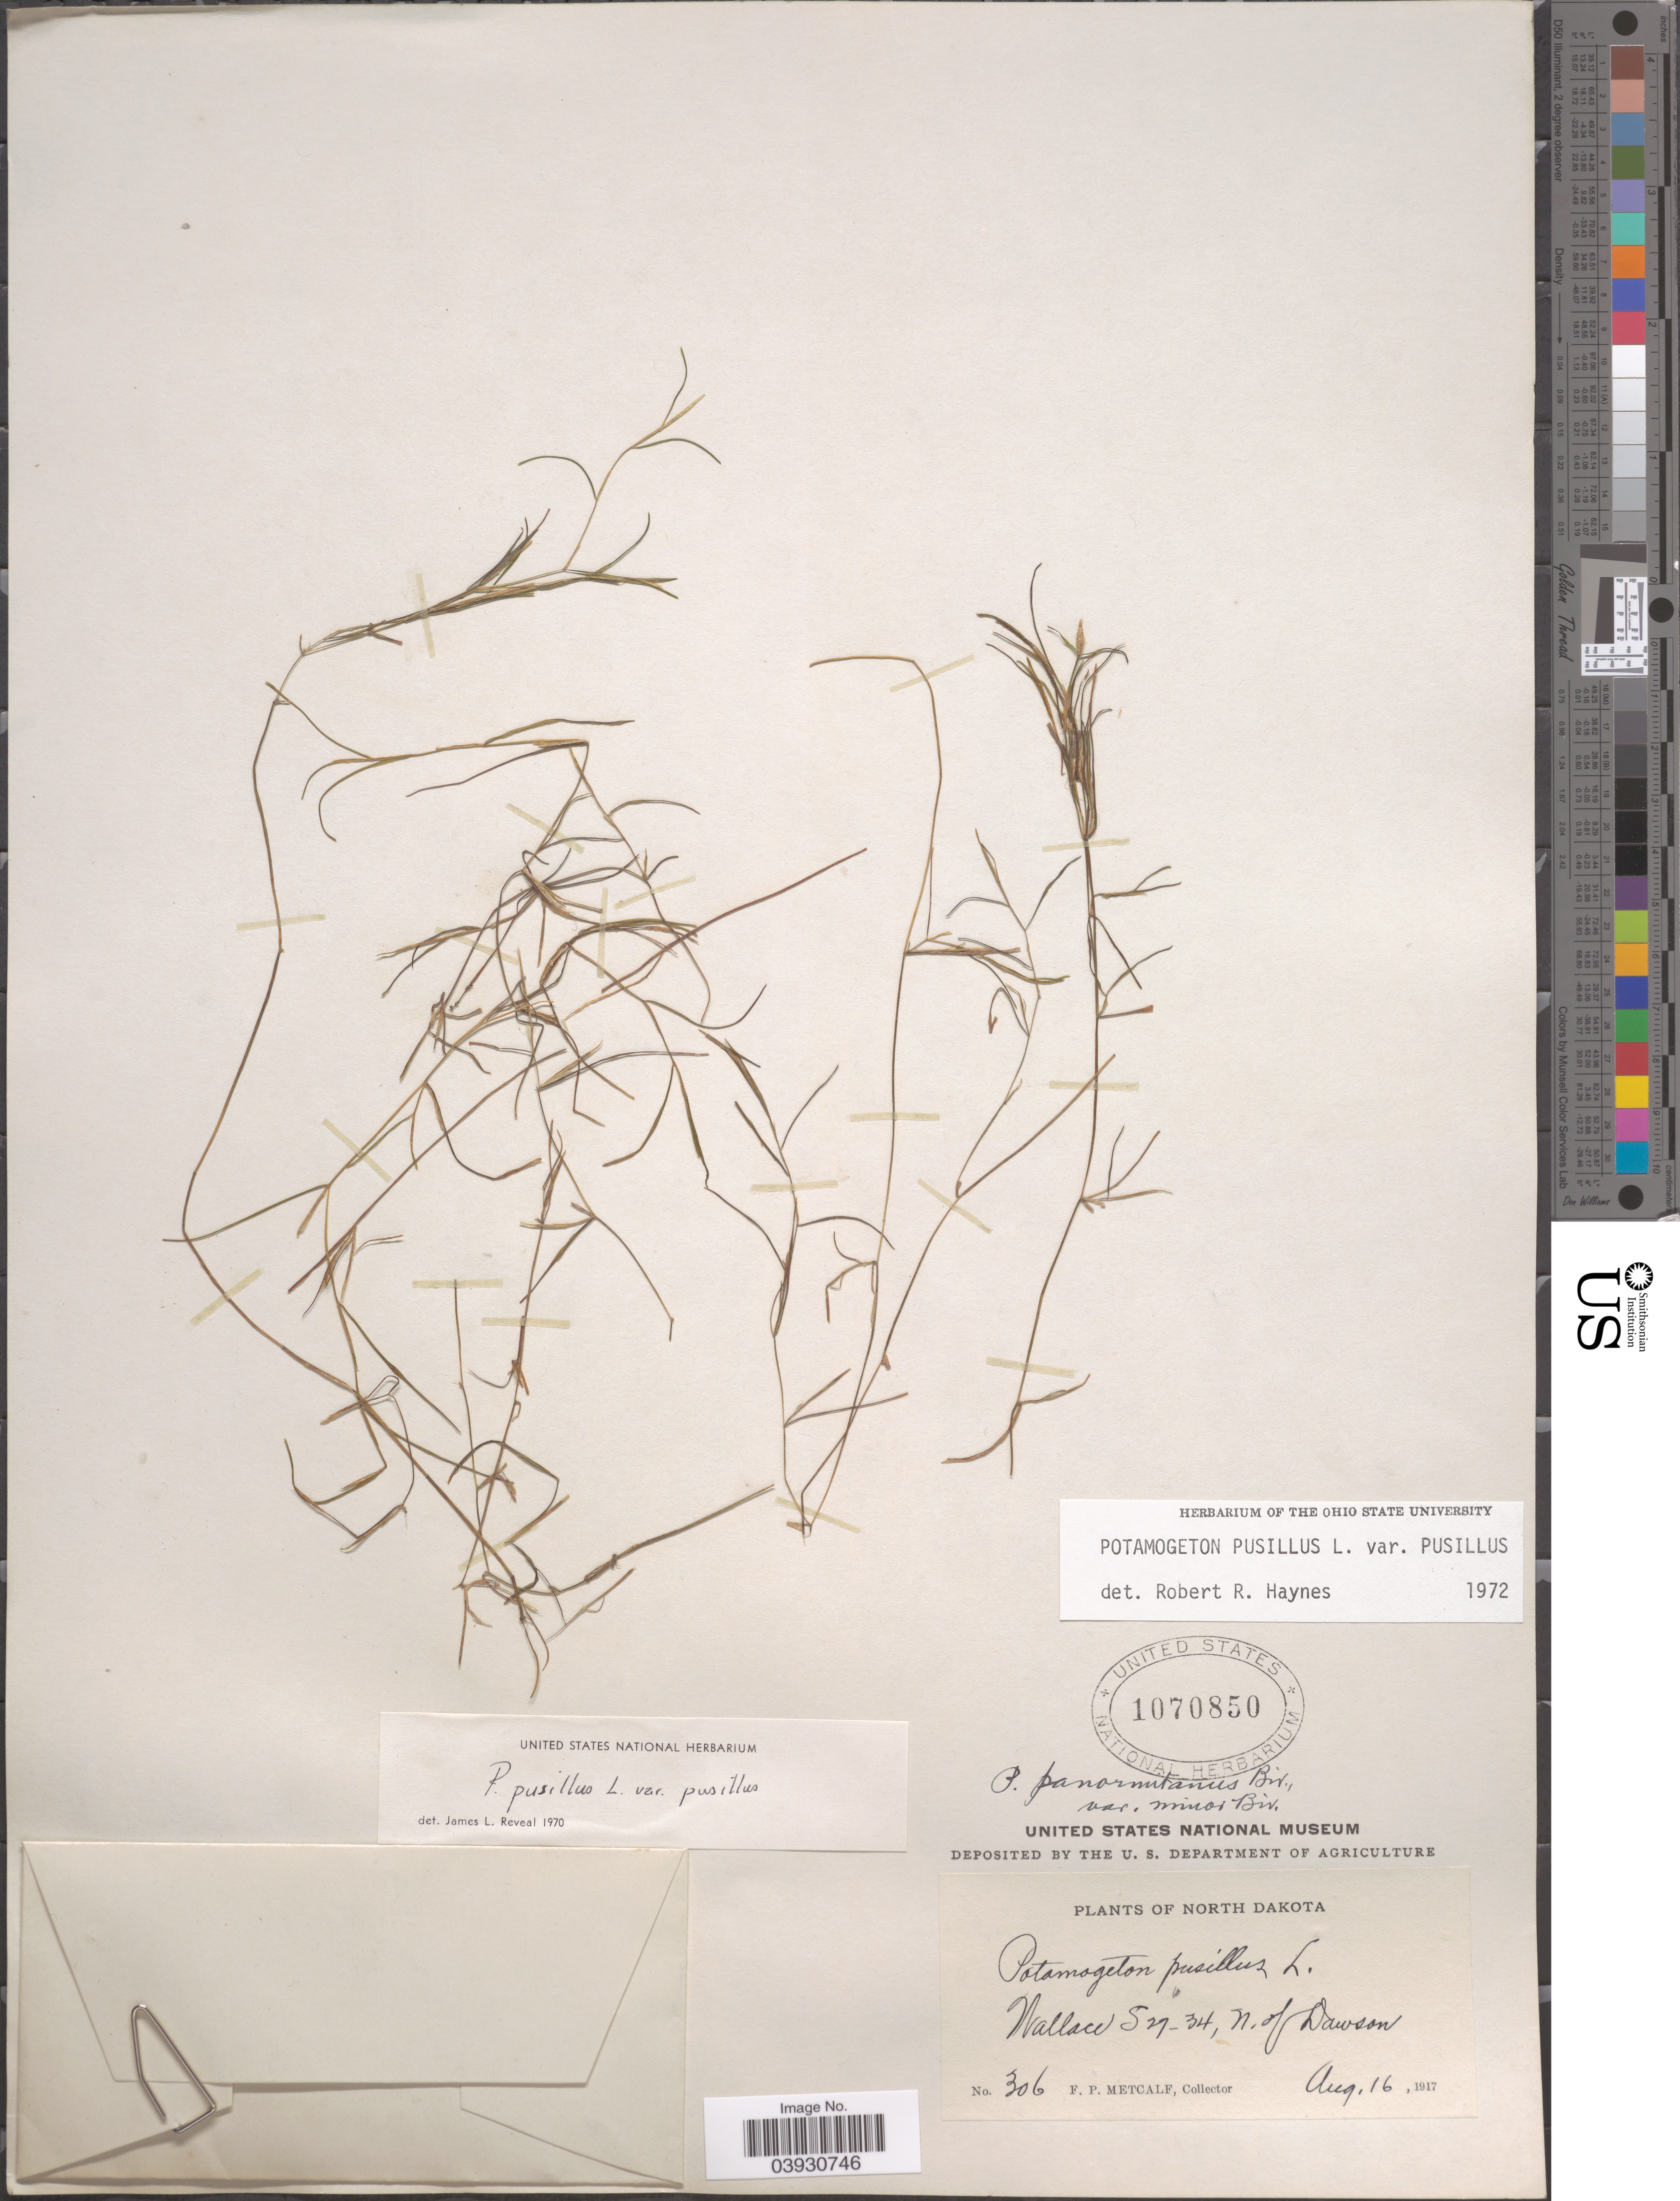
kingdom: Plantae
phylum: Tracheophyta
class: Liliopsida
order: Alismatales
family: Potamogetonaceae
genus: Potamogeton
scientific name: Potamogeton pusillus var. pusillus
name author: L.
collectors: F. Metcalf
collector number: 306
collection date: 1917-08-16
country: United States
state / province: North Dakota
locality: Wallace S 29-34, N. of Dawson.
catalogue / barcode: US 1070850